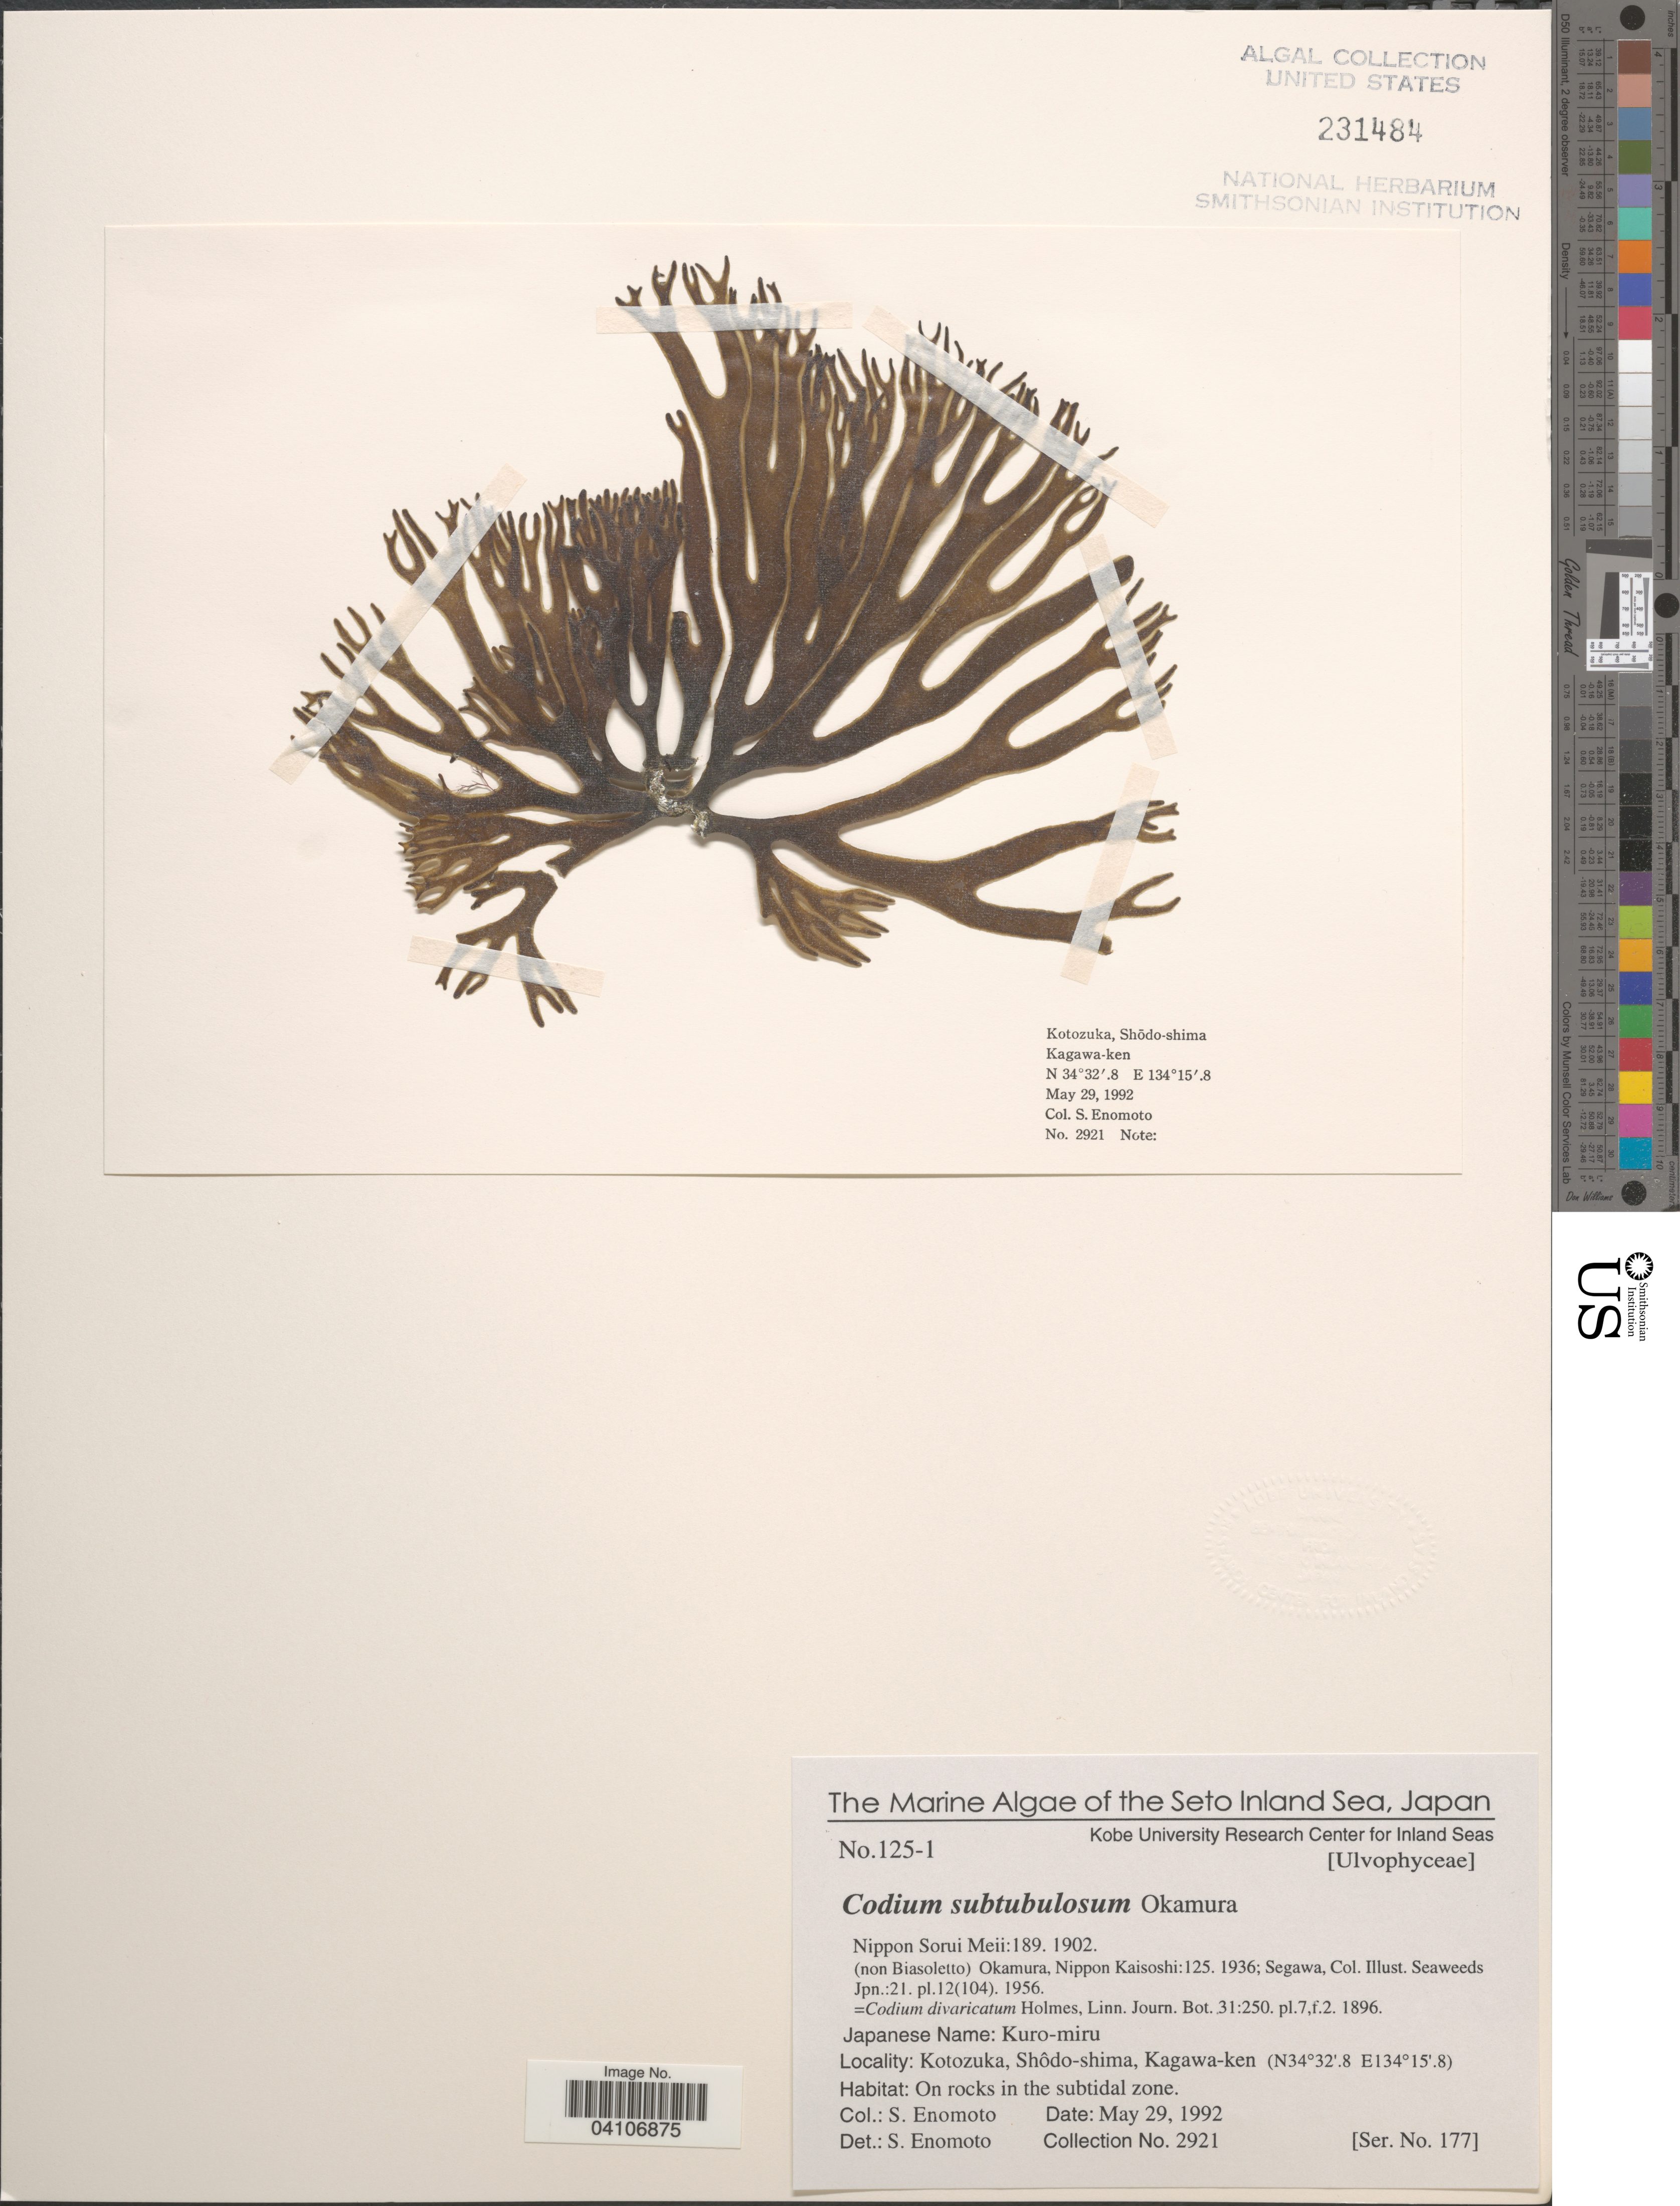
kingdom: Plantae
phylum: Chlorophyta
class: Ulvophyceae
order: Bryopsidales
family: Codiaceae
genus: Codium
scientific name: Codium subtubulosum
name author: Okamura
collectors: S. Enomoto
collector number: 2921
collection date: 1992-05-29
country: Japan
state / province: Kagawa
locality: The Seto Inland Sea. Kotozuka, Shôdo-shima, Kagawa-ken. On rocks in the subtidal zone.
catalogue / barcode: US 231484